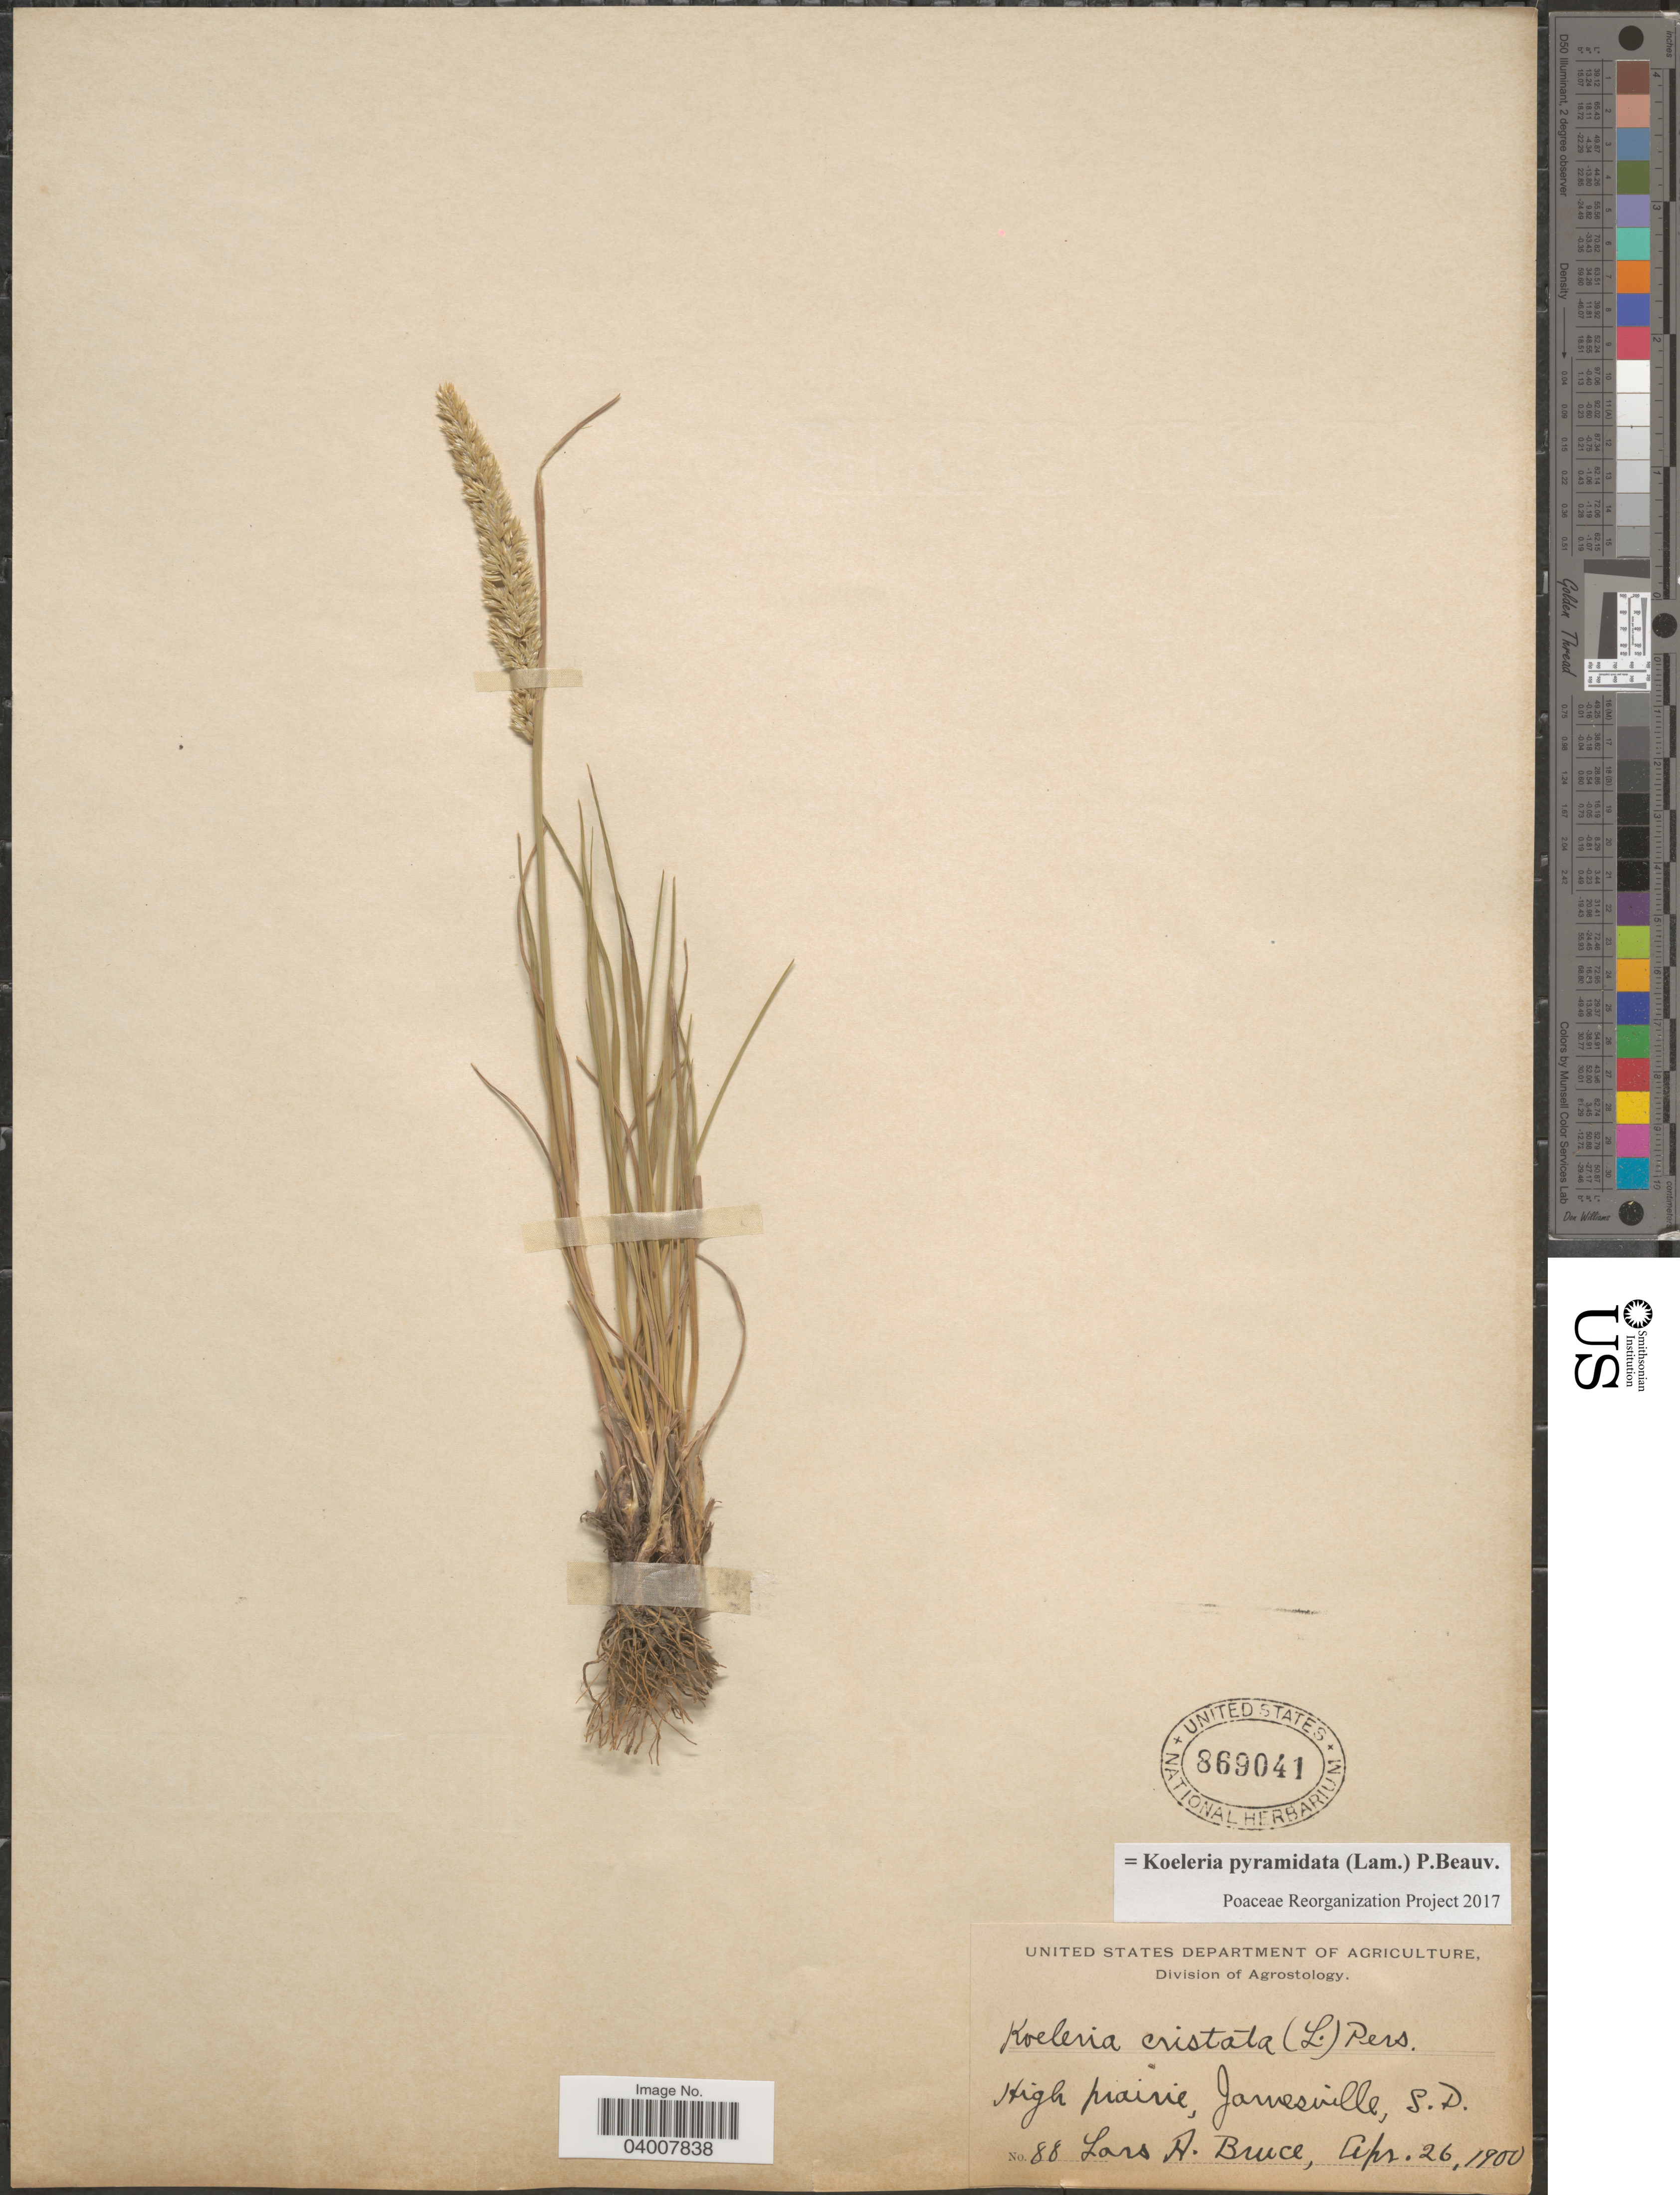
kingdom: Plantae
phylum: Tracheophyta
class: Liliopsida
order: Poales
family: Poaceae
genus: Koeleria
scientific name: Koeleria pyramidata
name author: (Lam.) P. Beauv.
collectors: L. Bruce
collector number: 88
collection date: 1900-04-26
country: United States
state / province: South Dakota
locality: High prairie, Jamesville.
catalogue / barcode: US 869041